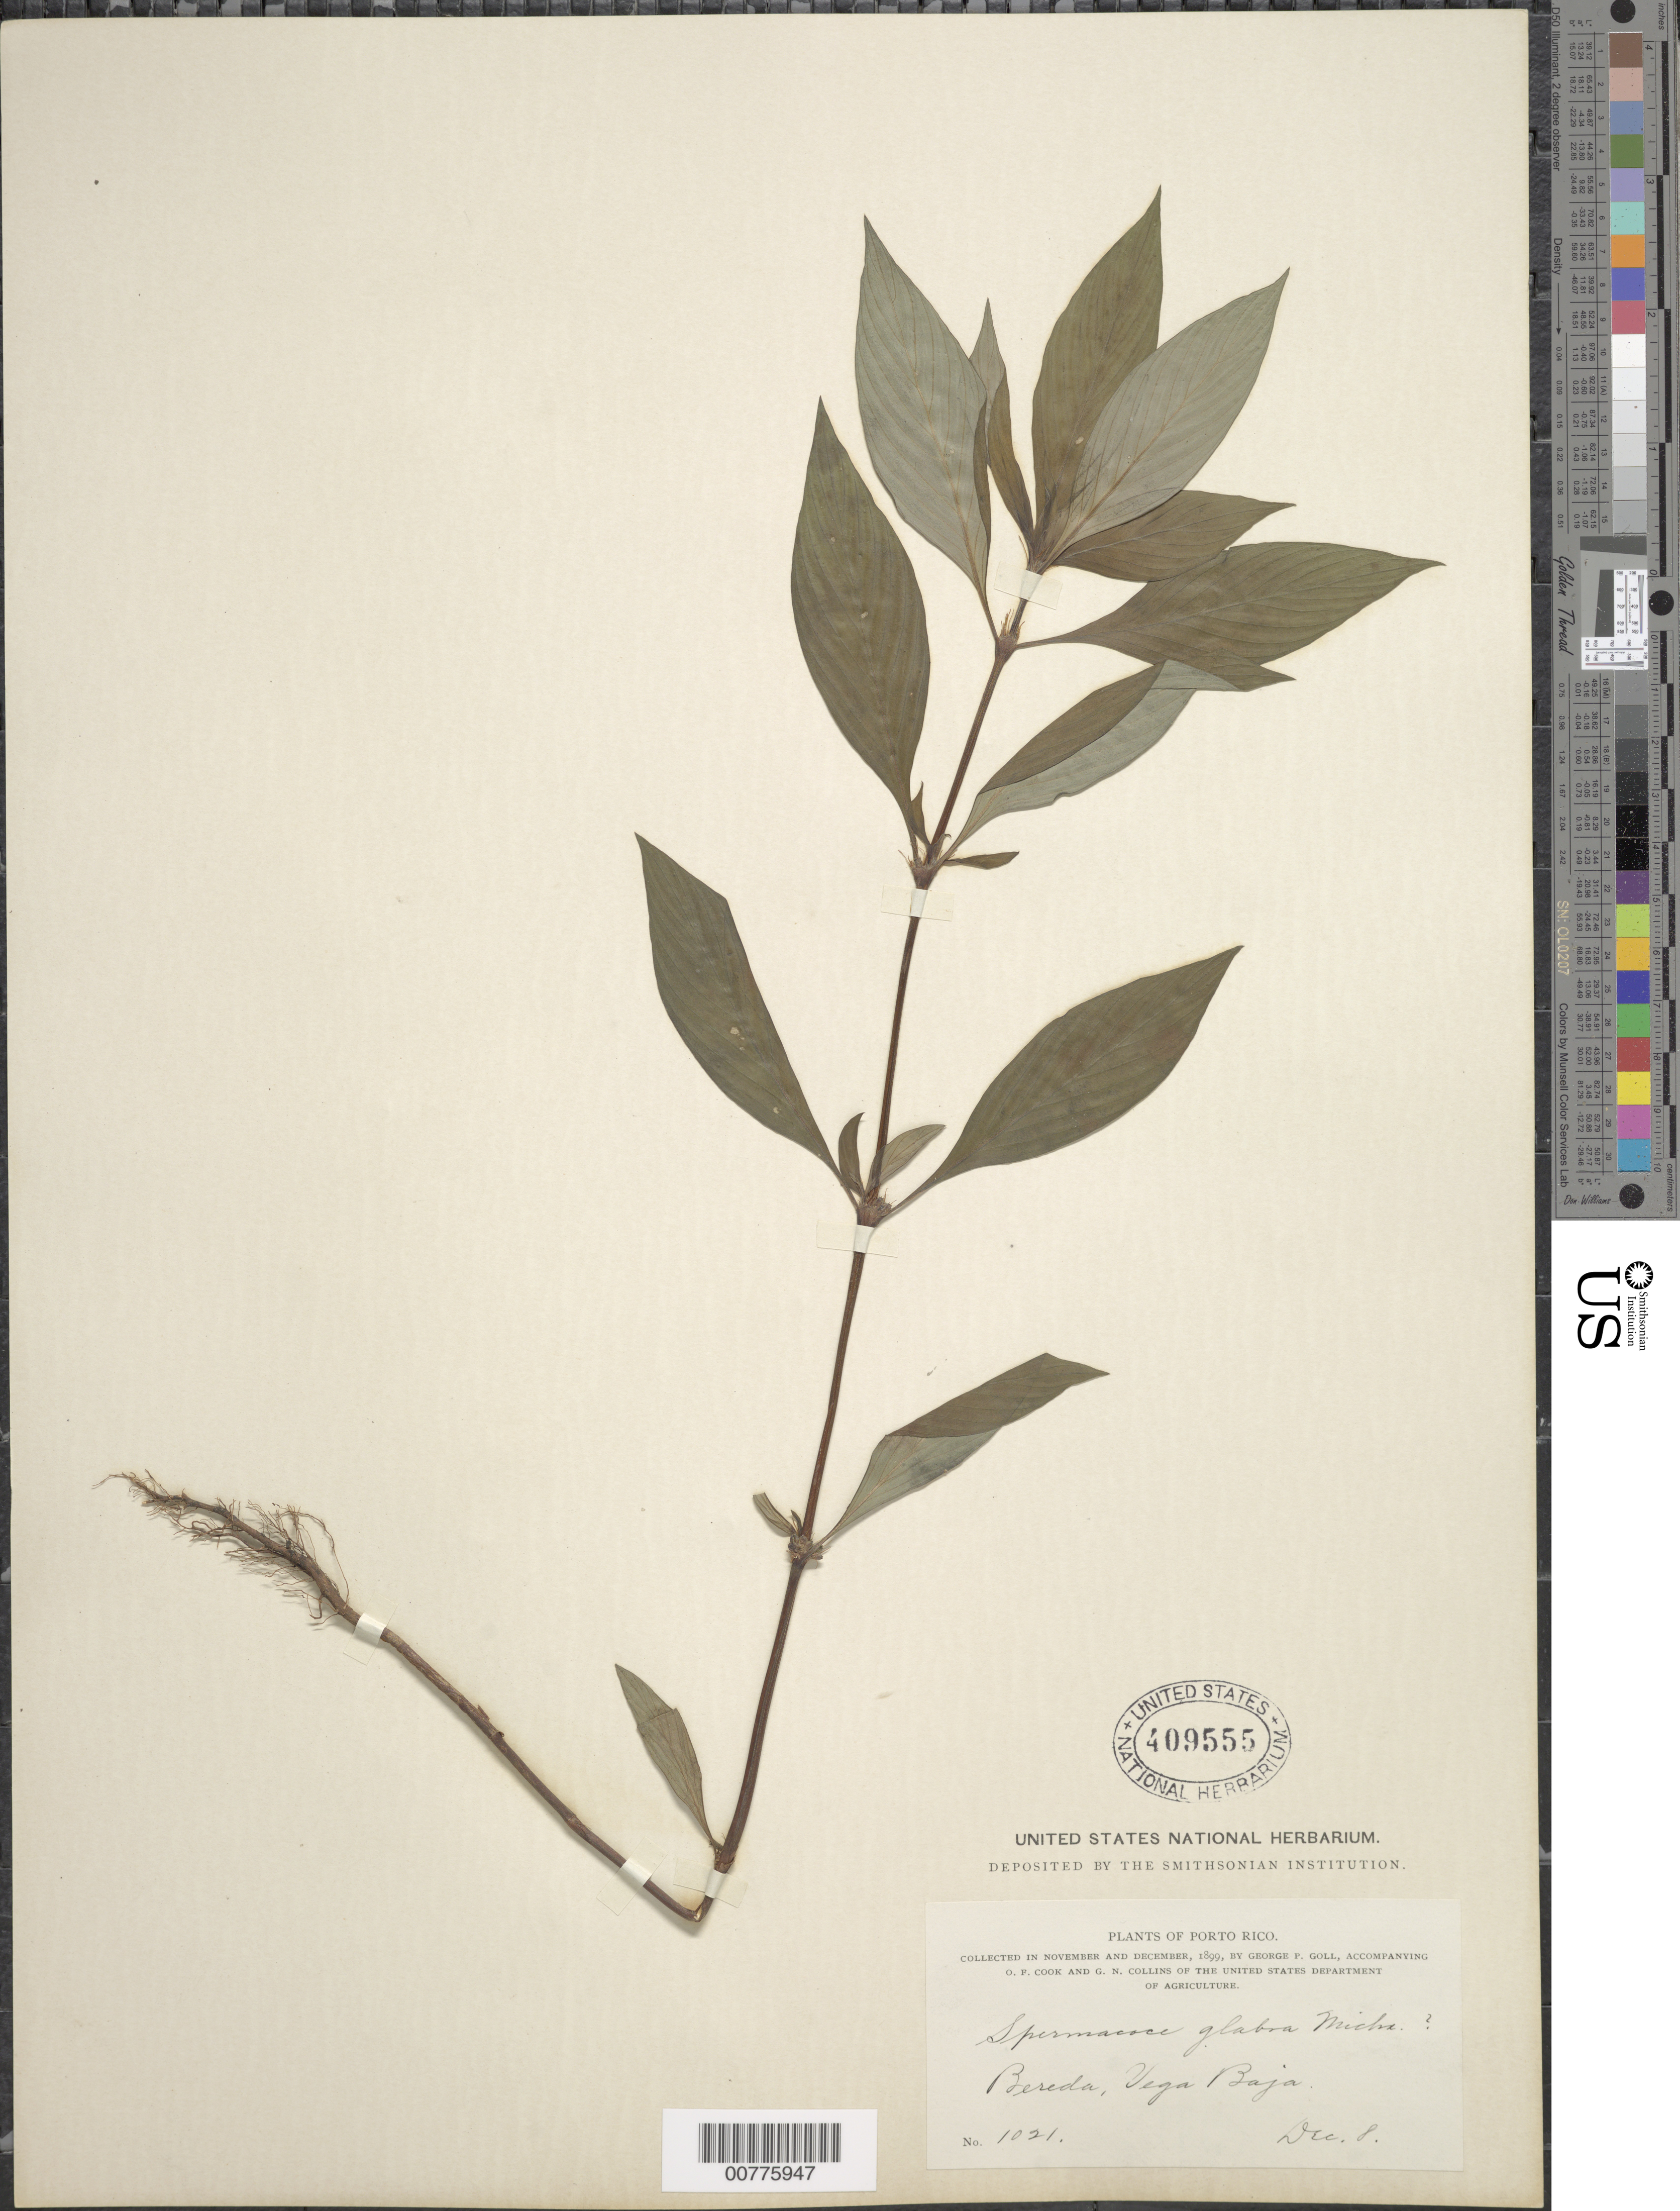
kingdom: Plantae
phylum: Tracheophyta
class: Magnoliopsida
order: Gentianales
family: Rubiaceae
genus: Spermacoce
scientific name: Spermacoce glabra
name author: Michx.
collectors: G. Goll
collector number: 1021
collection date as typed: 08 Dec 1899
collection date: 1899-12-08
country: Puerto Rico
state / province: Vega Baja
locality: Bereda, Vega Baja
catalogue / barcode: US 409555